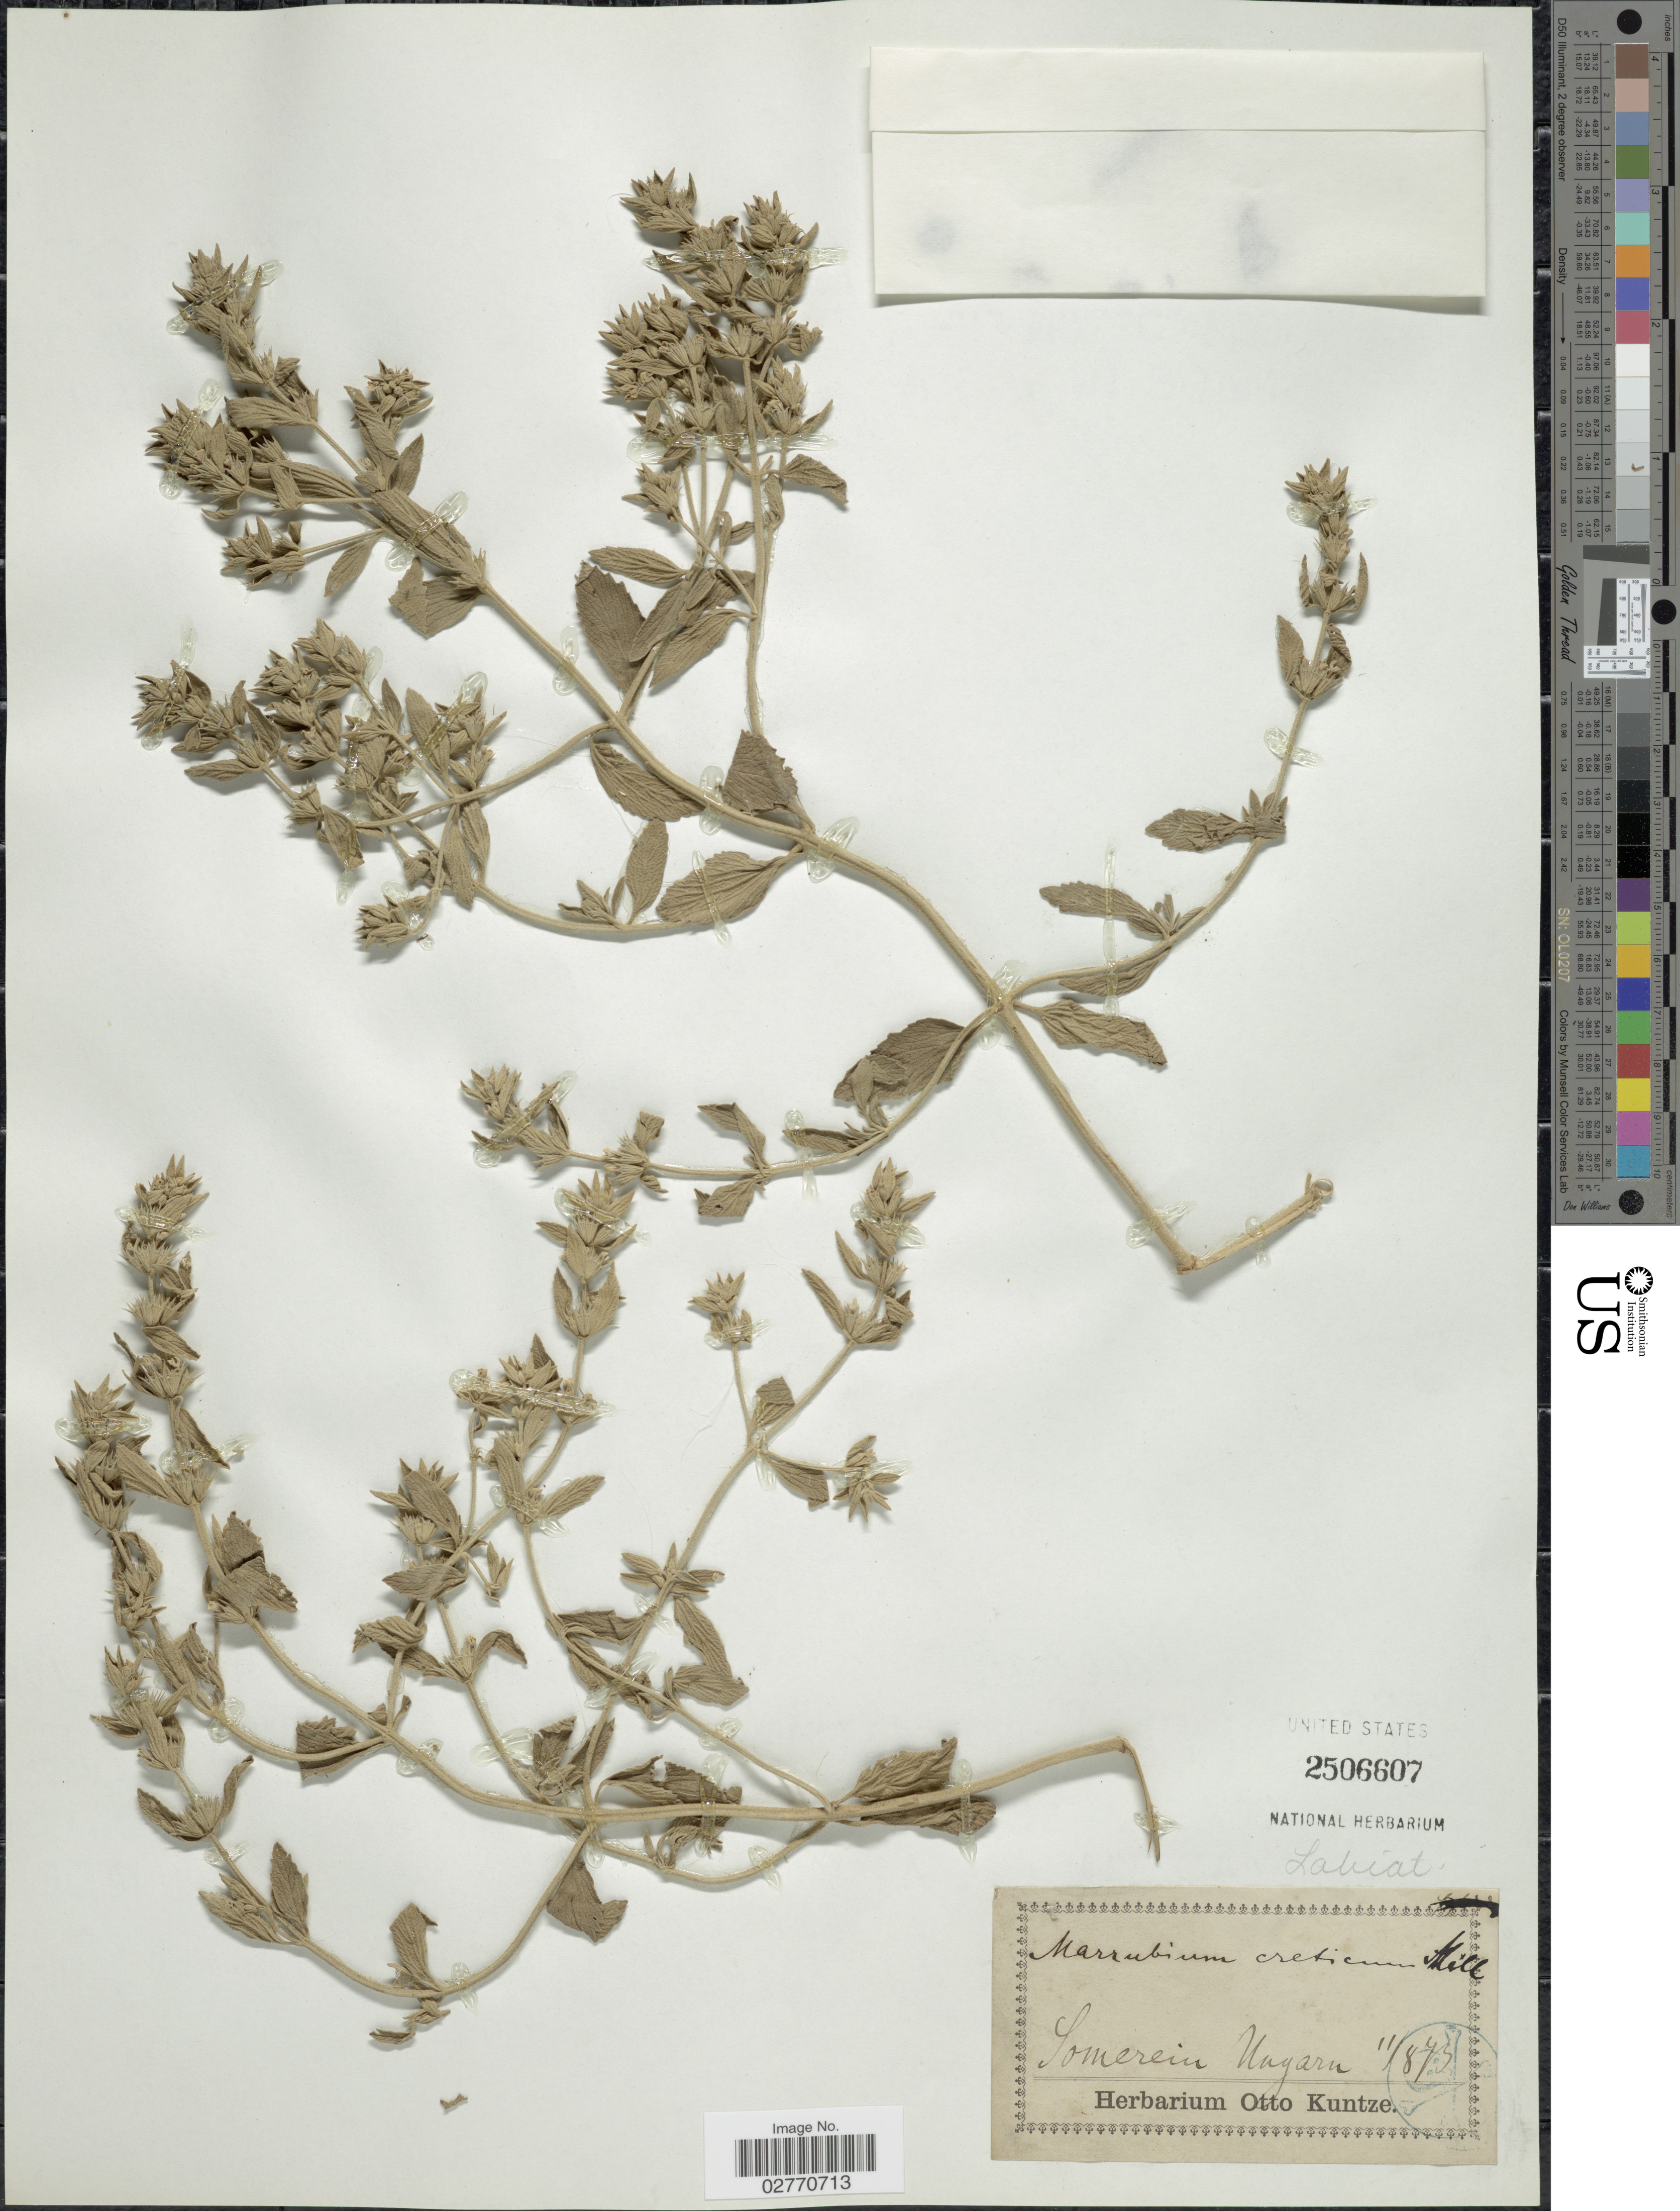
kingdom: Plantae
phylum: Tracheophyta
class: Magnoliopsida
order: Lamiales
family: Lamiaceae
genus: Marrubium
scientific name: Marrubium creticum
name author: Mill.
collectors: C.E.O. Kuntze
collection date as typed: Transcribed d/m/y: 11/8/73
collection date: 1873-08-11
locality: Somerein Nugaru [interpreted]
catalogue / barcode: US 2506607